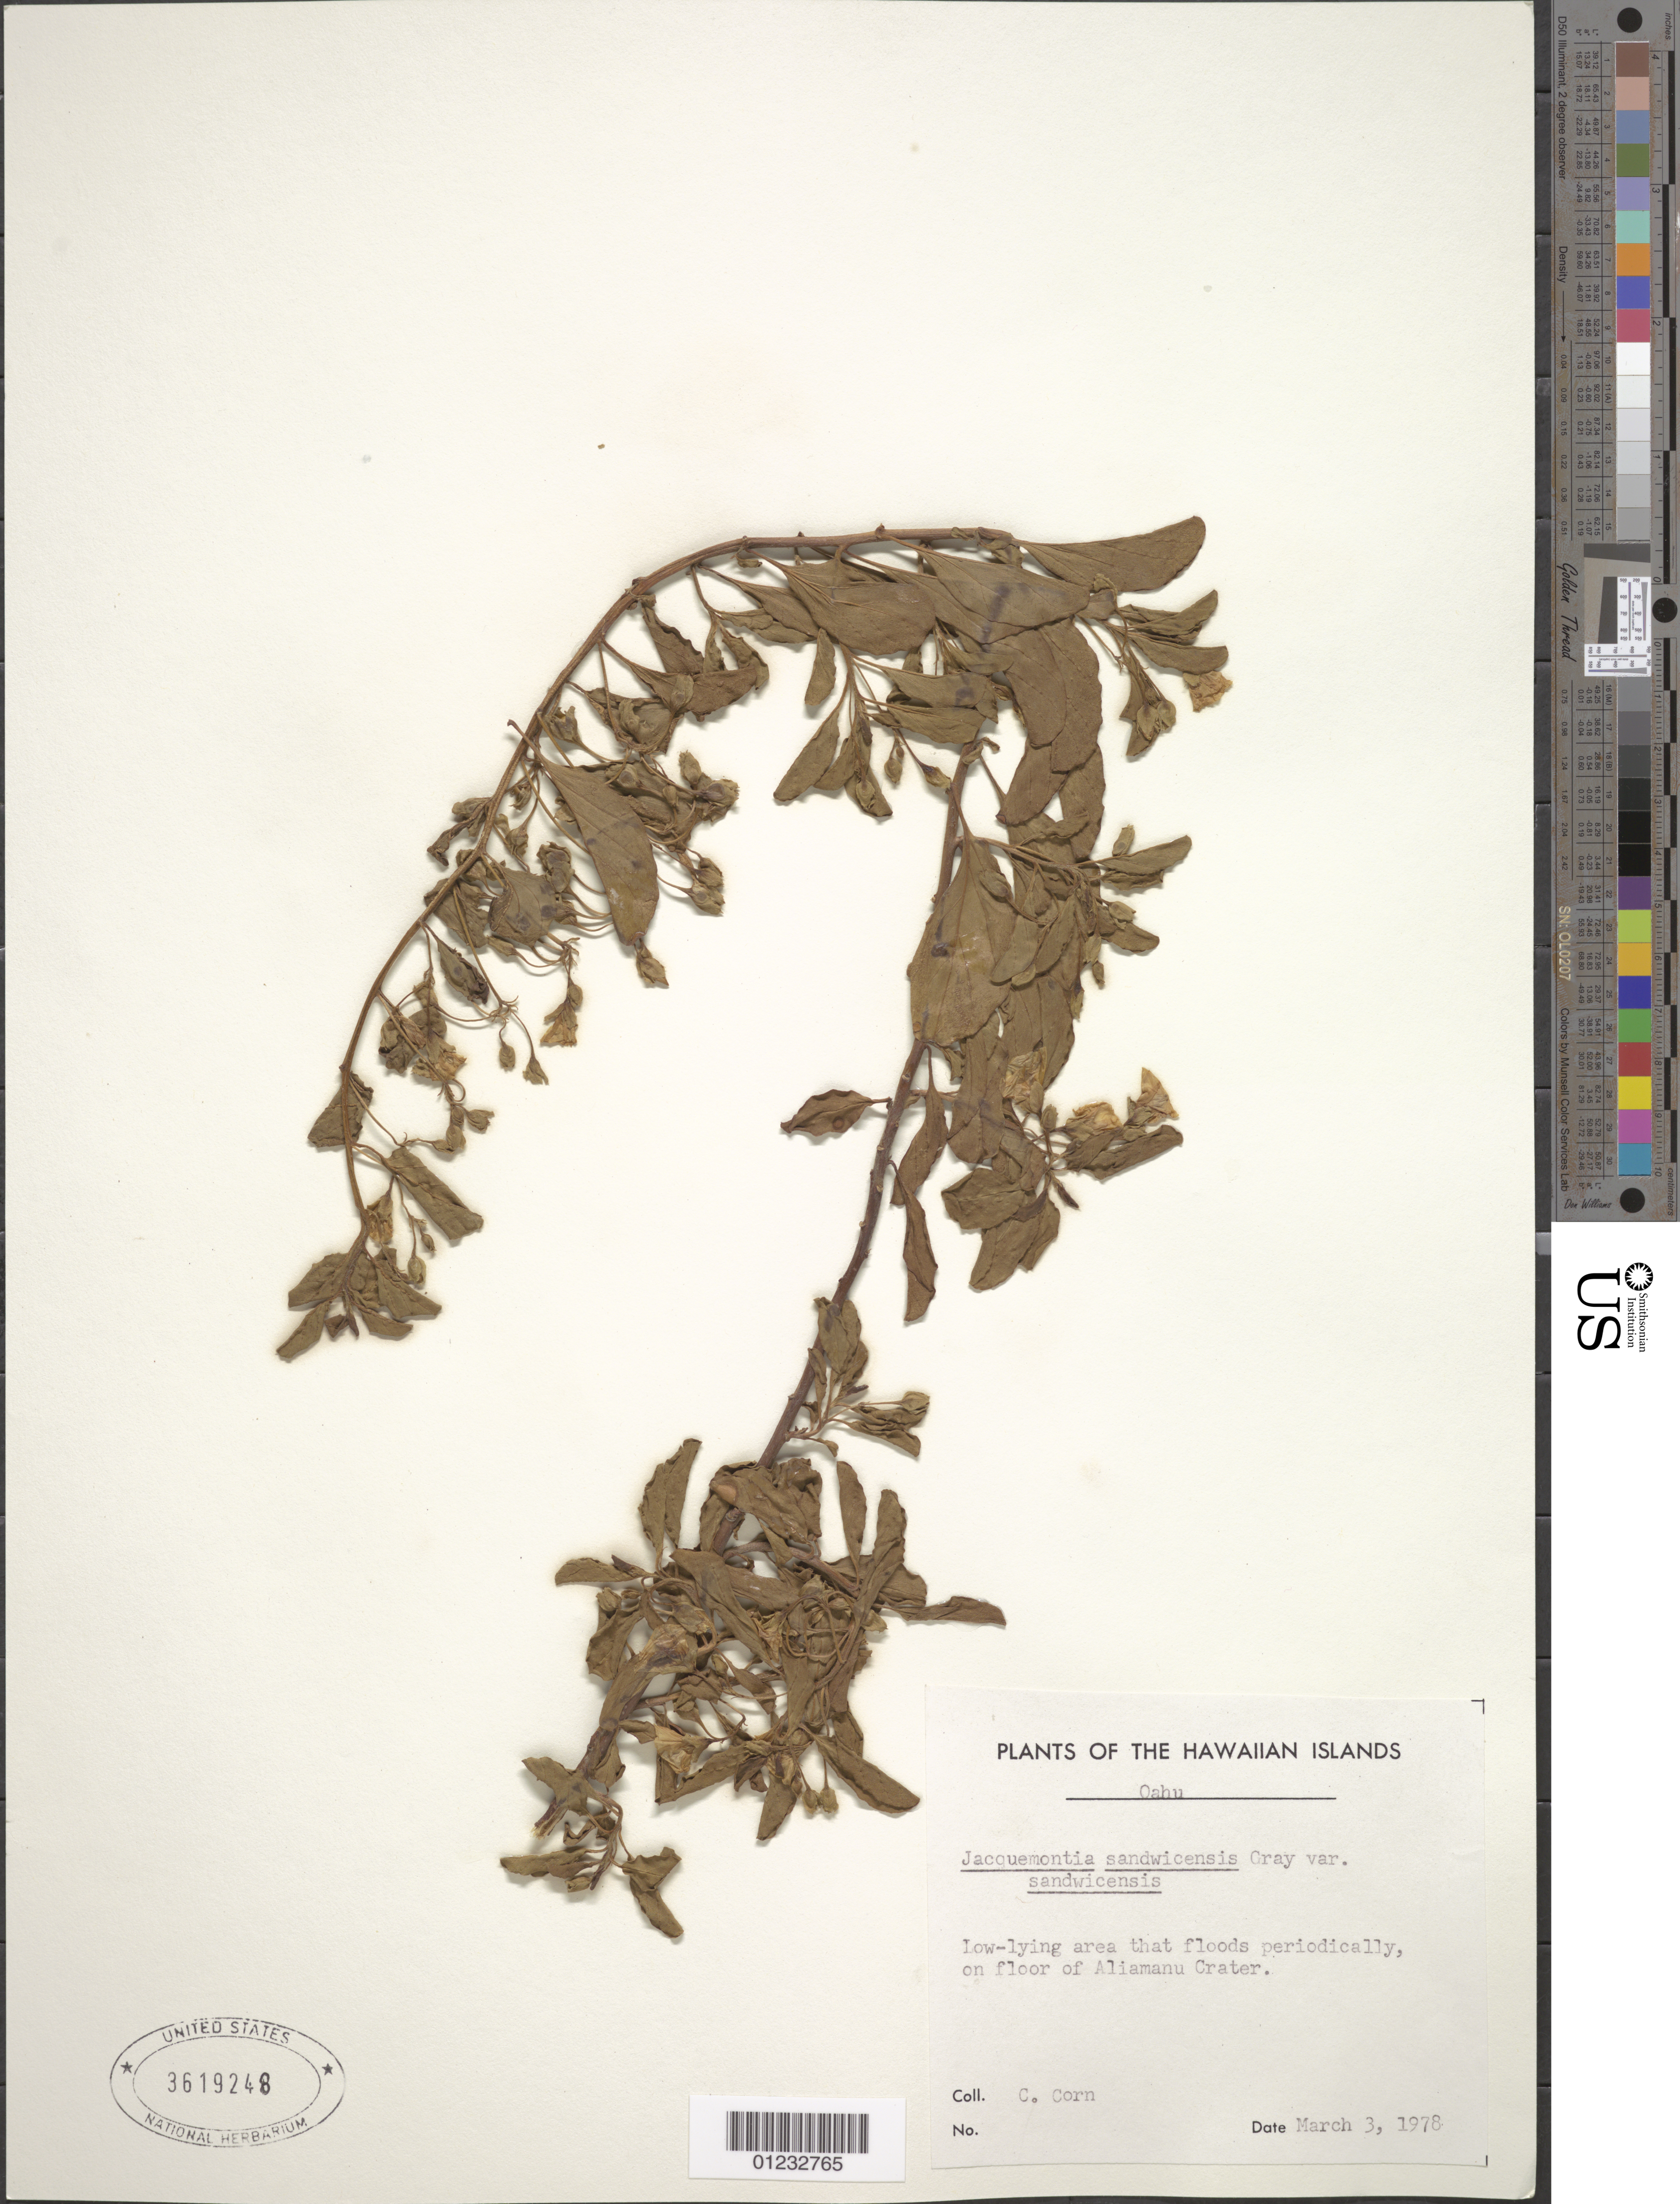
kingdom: Plantae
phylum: Tracheophyta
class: Magnoliopsida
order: Solanales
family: Convolvulaceae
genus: Jacquemontia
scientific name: Jacquemontia sandwicensis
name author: A. Gray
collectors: C. Corn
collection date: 1978-03-03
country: United States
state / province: Hawaii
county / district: Honolulu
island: Oahu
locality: On floor of Aliamanu Crater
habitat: Low-lying area that floods periodically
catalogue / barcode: US 3619248